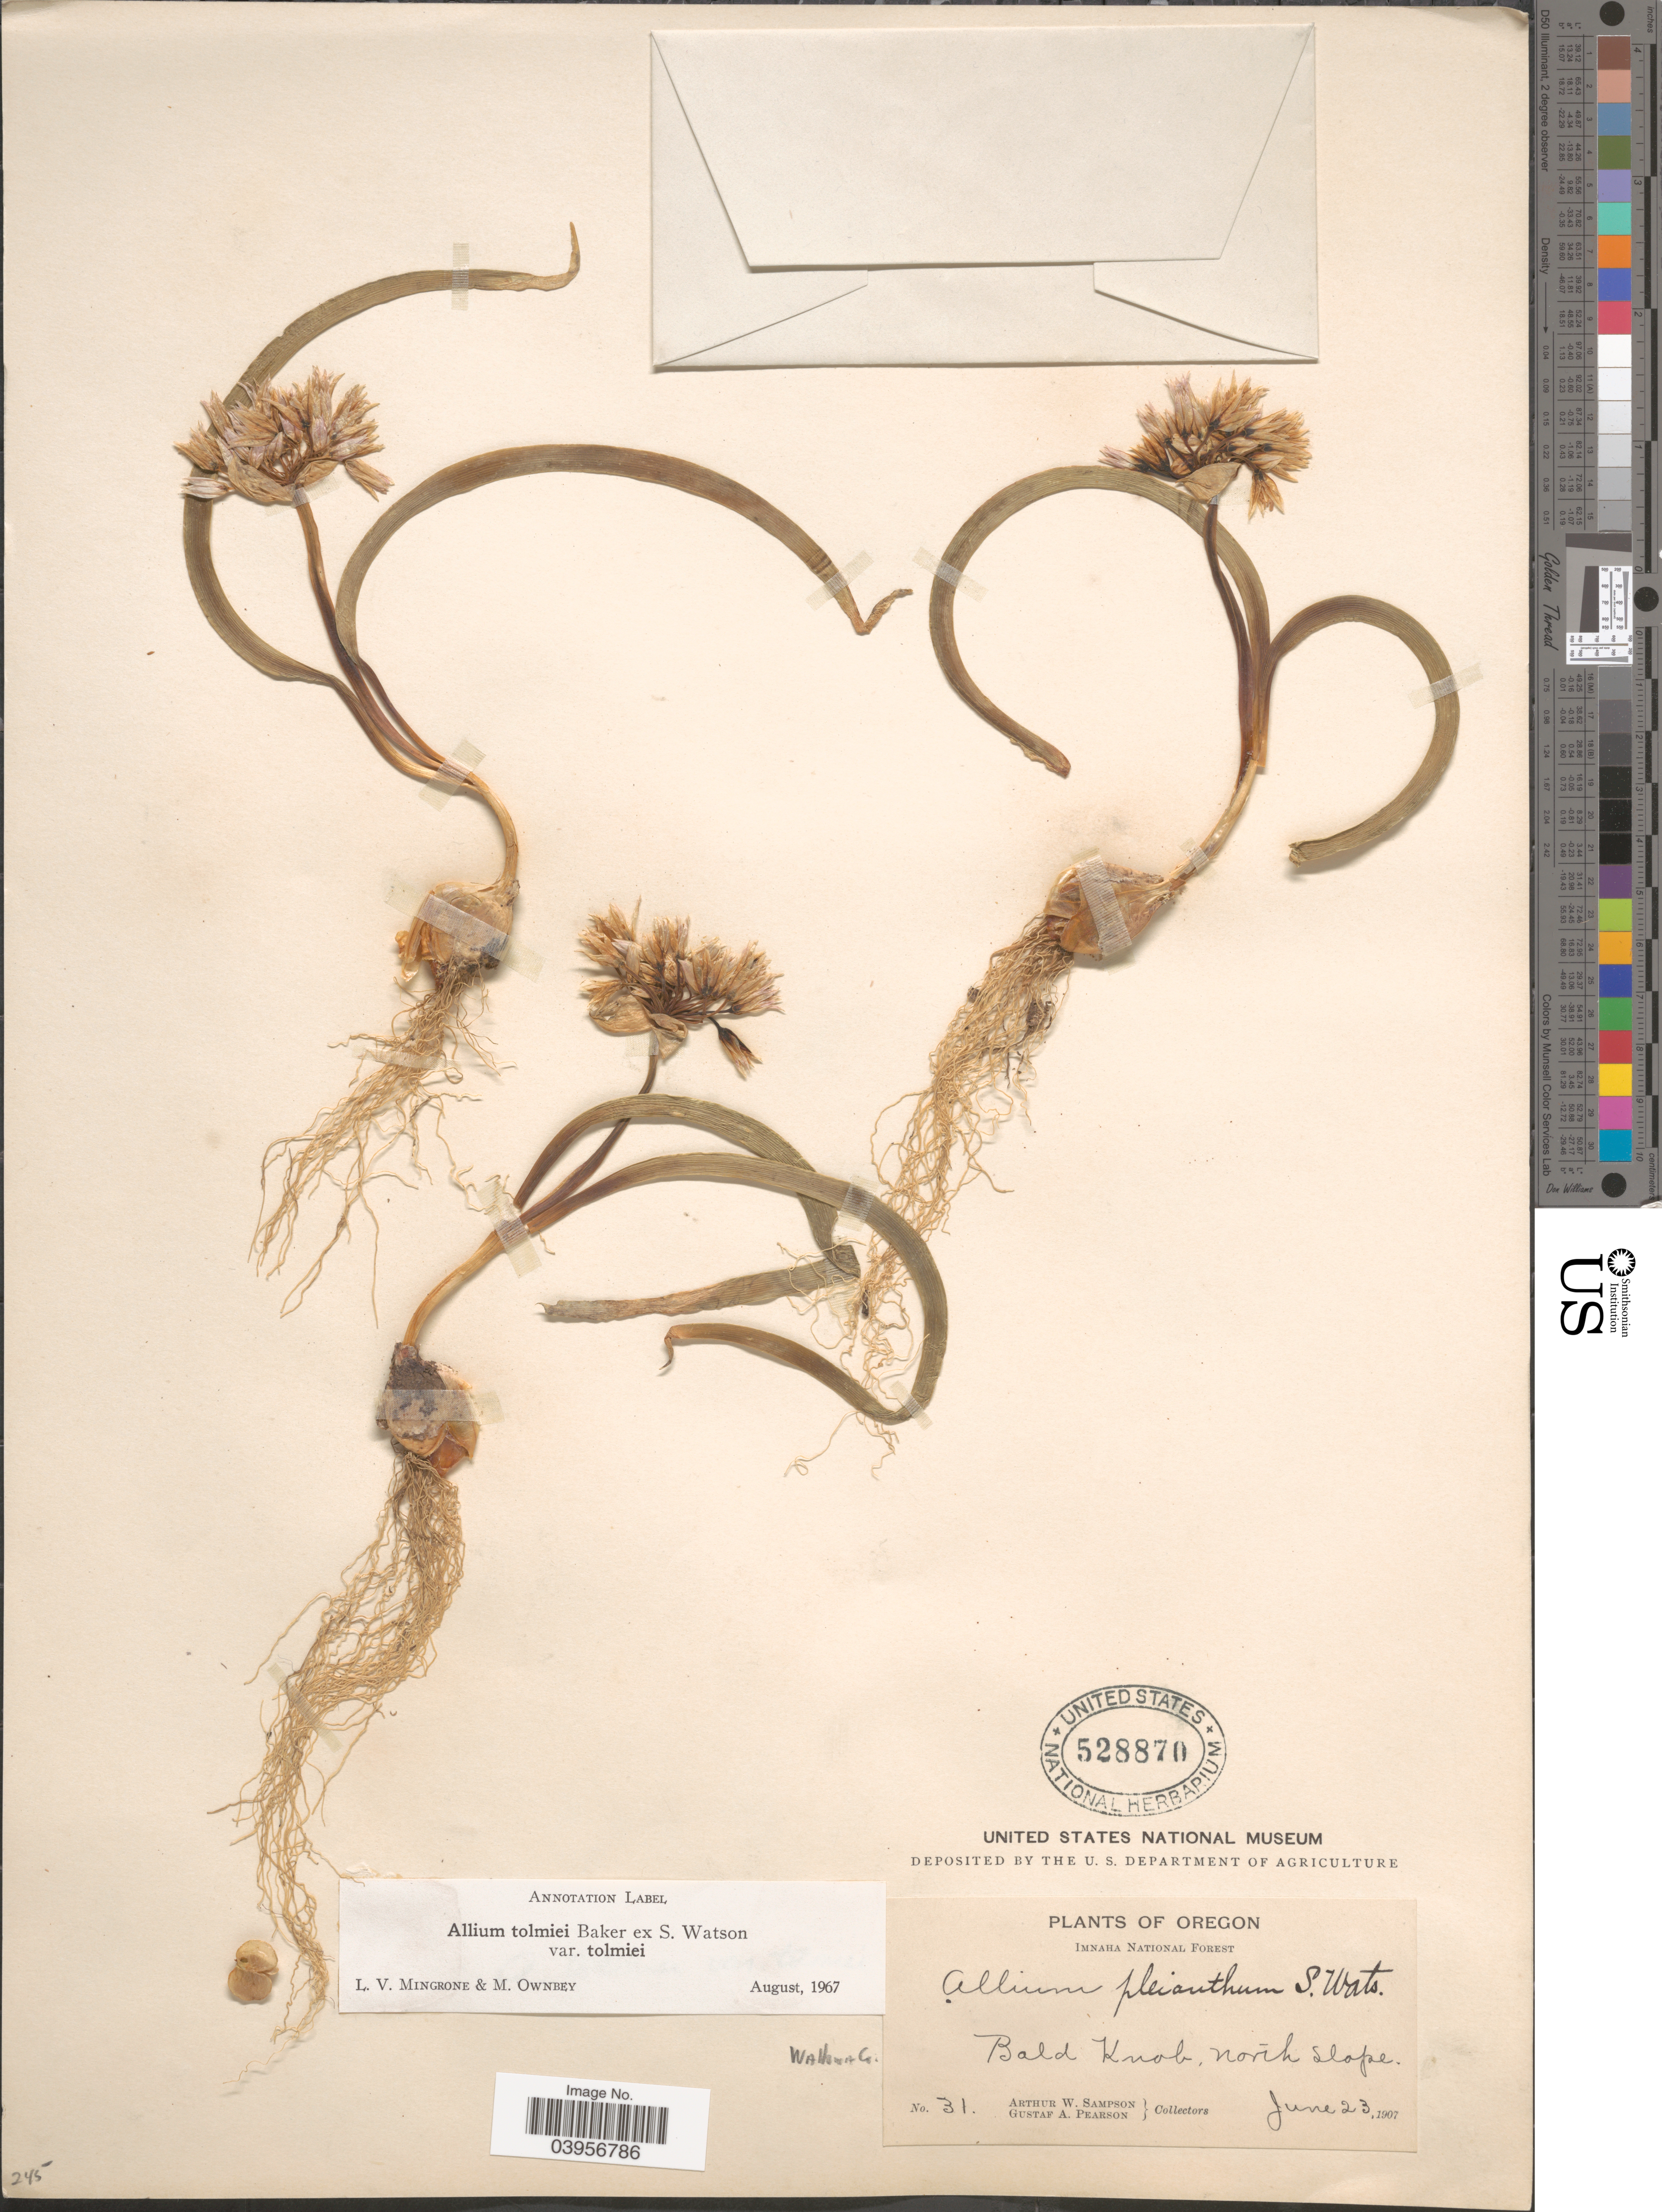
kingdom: Plantae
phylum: Tracheophyta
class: Liliopsida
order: Asparagales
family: Amaryllidaceae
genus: Allium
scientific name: Allium tolmiei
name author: Baker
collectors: A. Sampson & G. Pearson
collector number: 31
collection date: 1907-06-23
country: United States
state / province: Oregon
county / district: Wallowa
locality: Imnaha National Forest. Bald Knob, north slope. Wallowa Co.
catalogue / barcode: US 528870